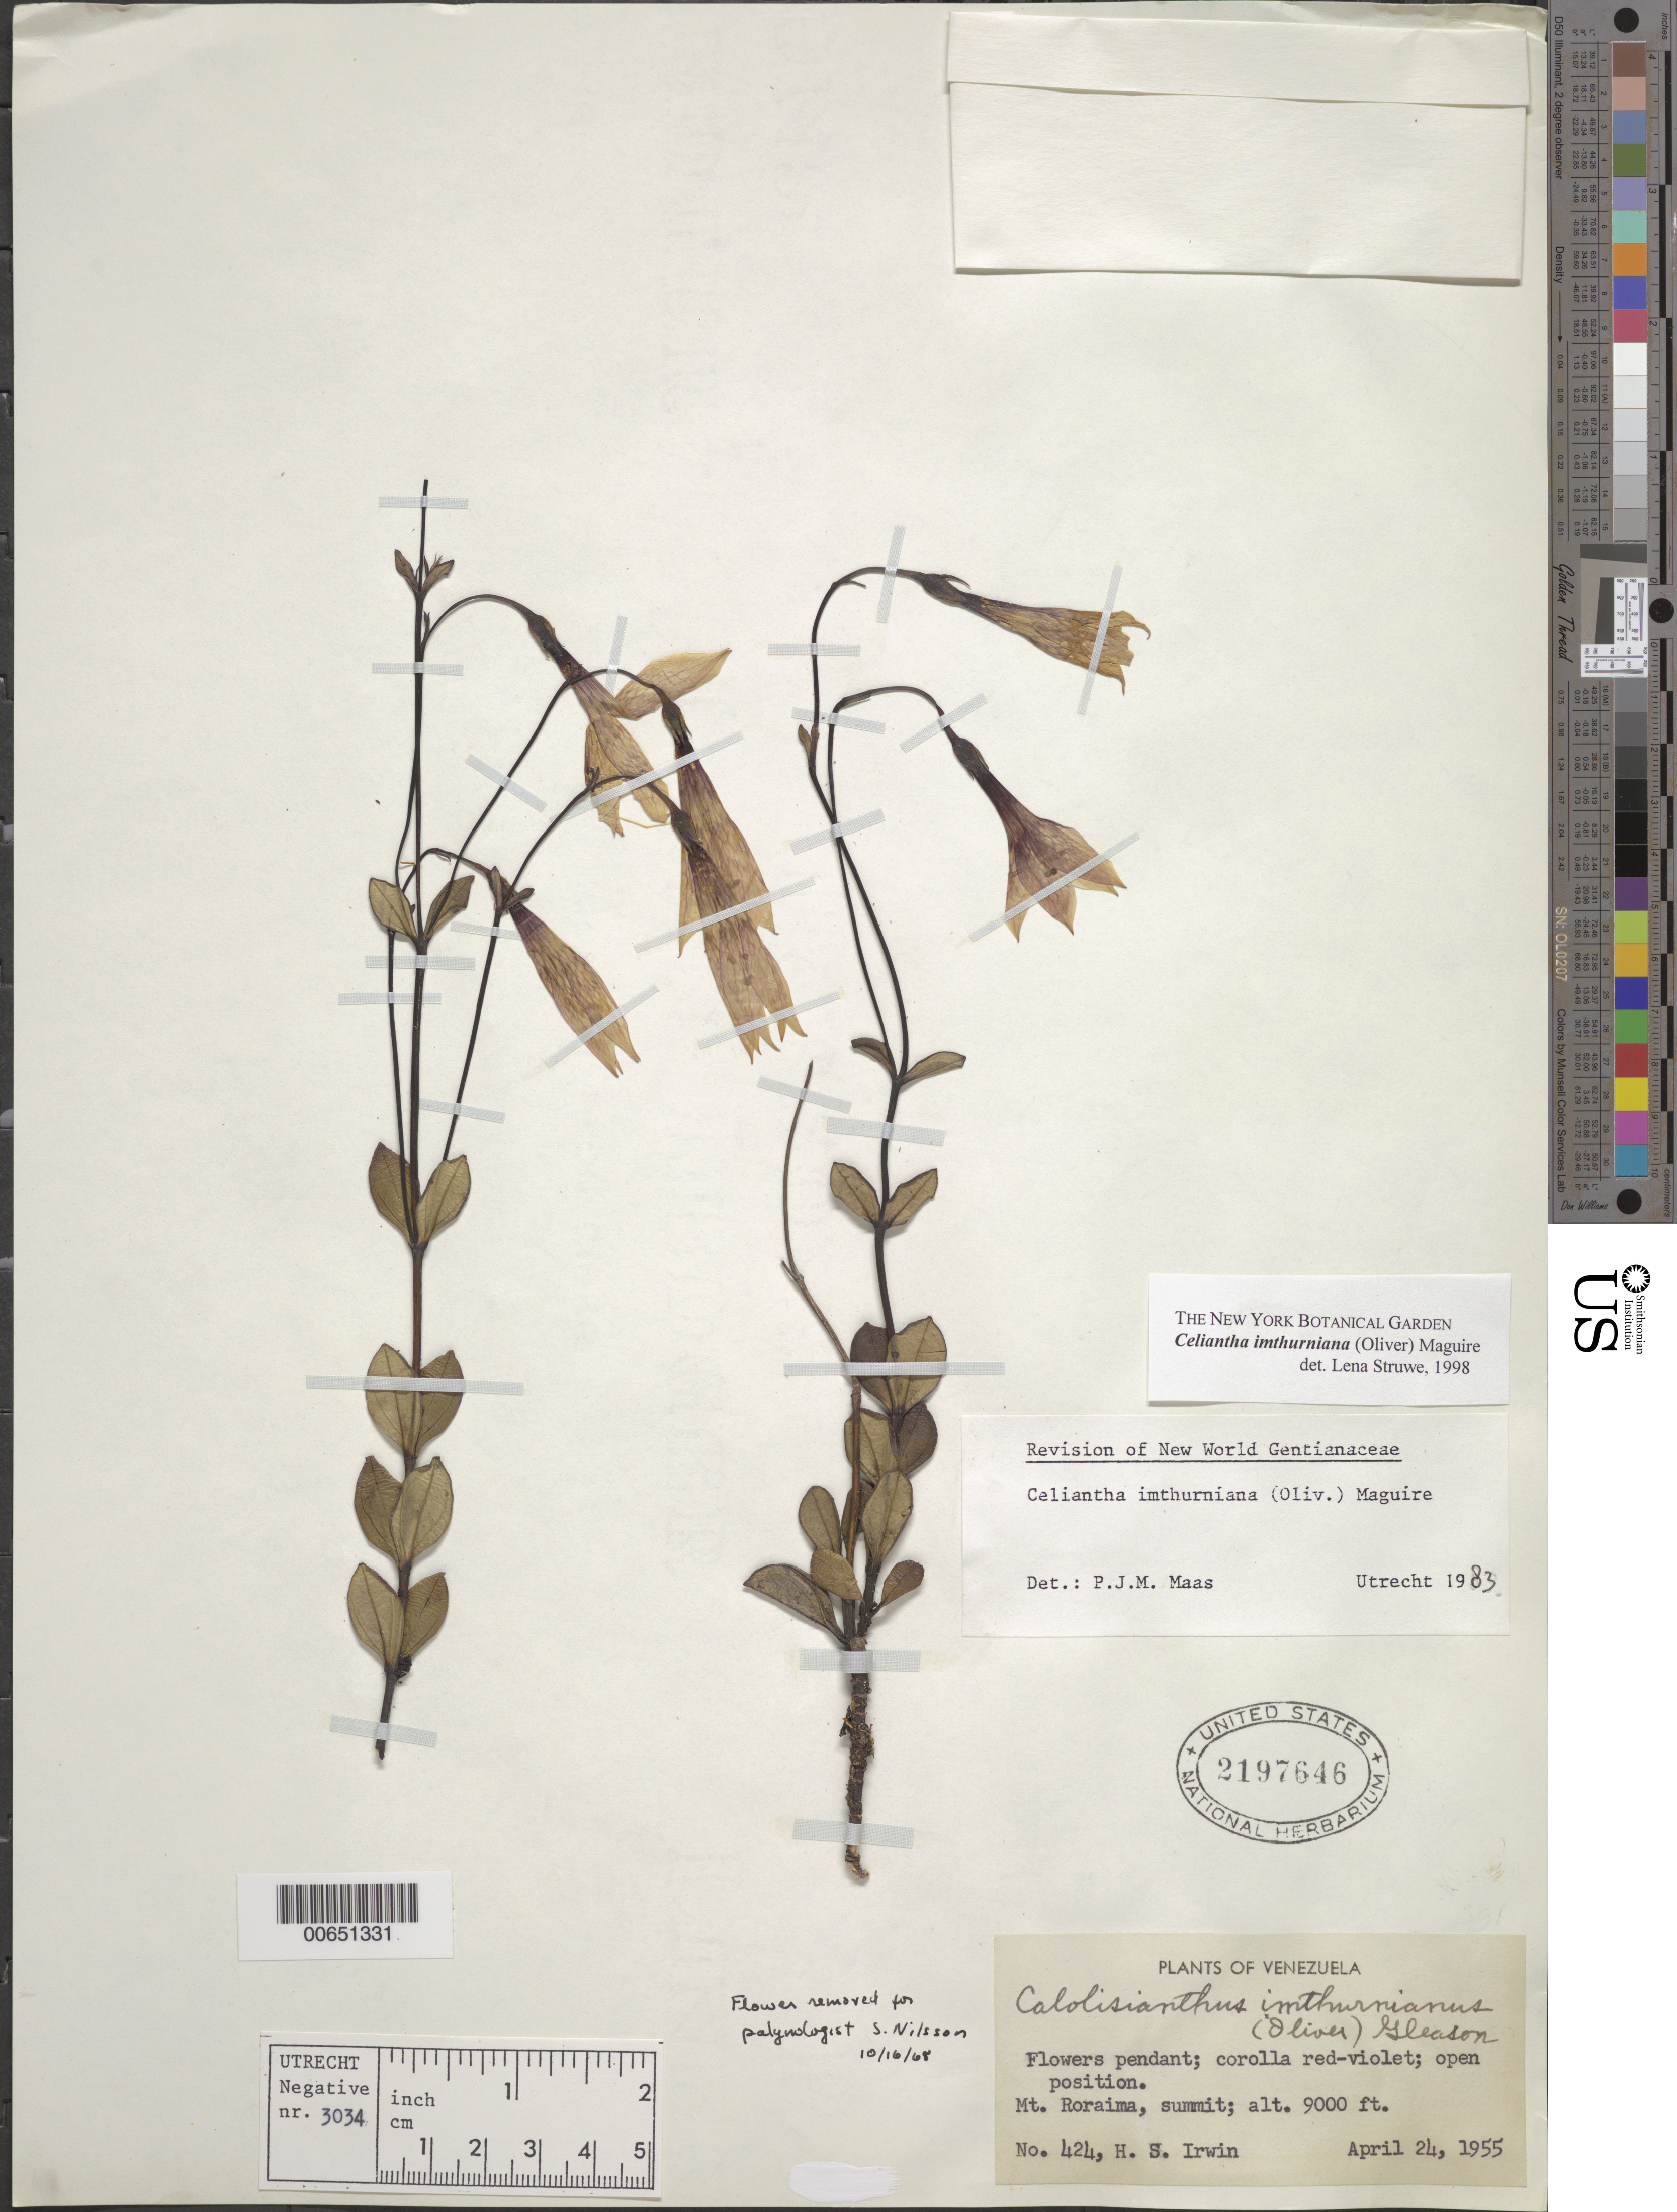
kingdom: Plantae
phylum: Tracheophyta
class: Magnoliopsida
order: Gentianales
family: Gentianaceae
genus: Celiantha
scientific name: Celiantha imthurniana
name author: (Oliv.) Maguire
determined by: Struwe, L.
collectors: H. Irwin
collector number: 424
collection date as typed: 24-Apr-55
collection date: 1955-04-24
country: Venezuela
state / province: Bolívar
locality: Mt. Roraima, summit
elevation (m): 2743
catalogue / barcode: US 2197646